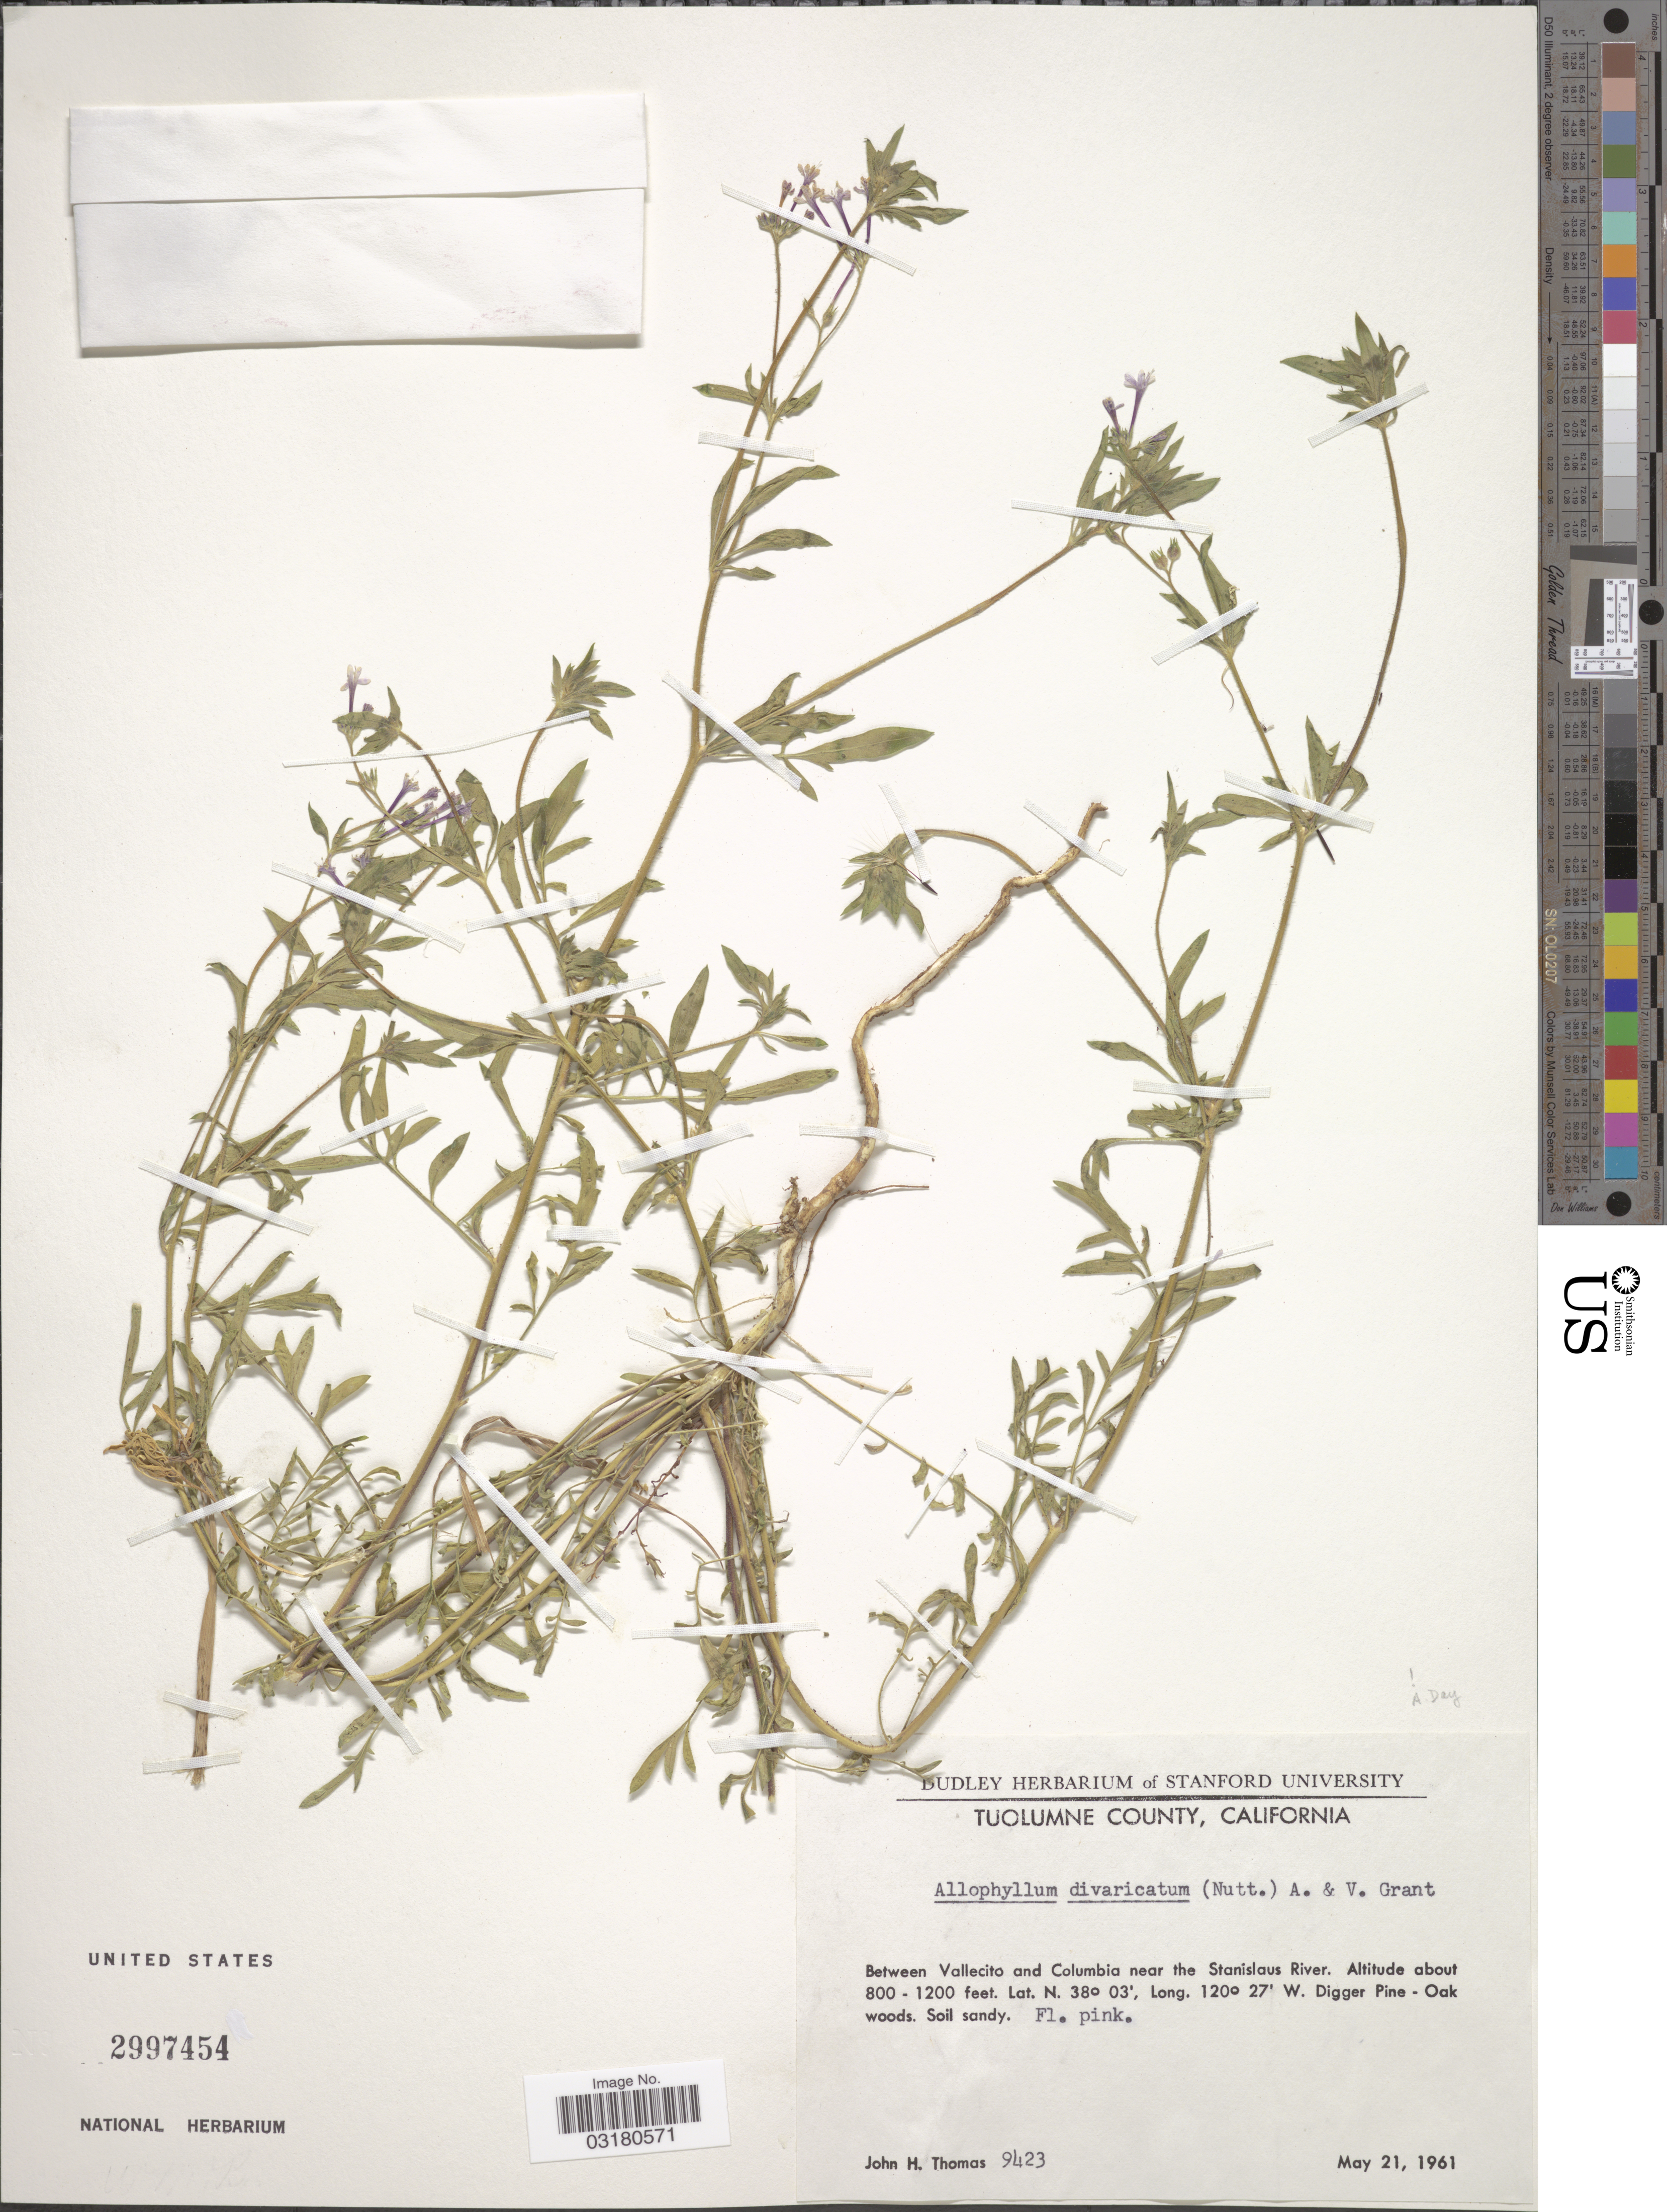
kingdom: Plantae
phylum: Tracheophyta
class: Magnoliopsida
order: Ericales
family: Polemoniaceae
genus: Allophyllum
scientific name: Allophyllum divaricatum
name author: (Nutt.) A.D. Grant & V.E. Grant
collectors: J. H. Thomas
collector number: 9423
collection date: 1961-05-21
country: United States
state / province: California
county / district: Tuolumne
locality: Tuolumne County. Between Vallecito and Columbia near the Stanislaus River.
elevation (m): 244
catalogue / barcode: US 2997454